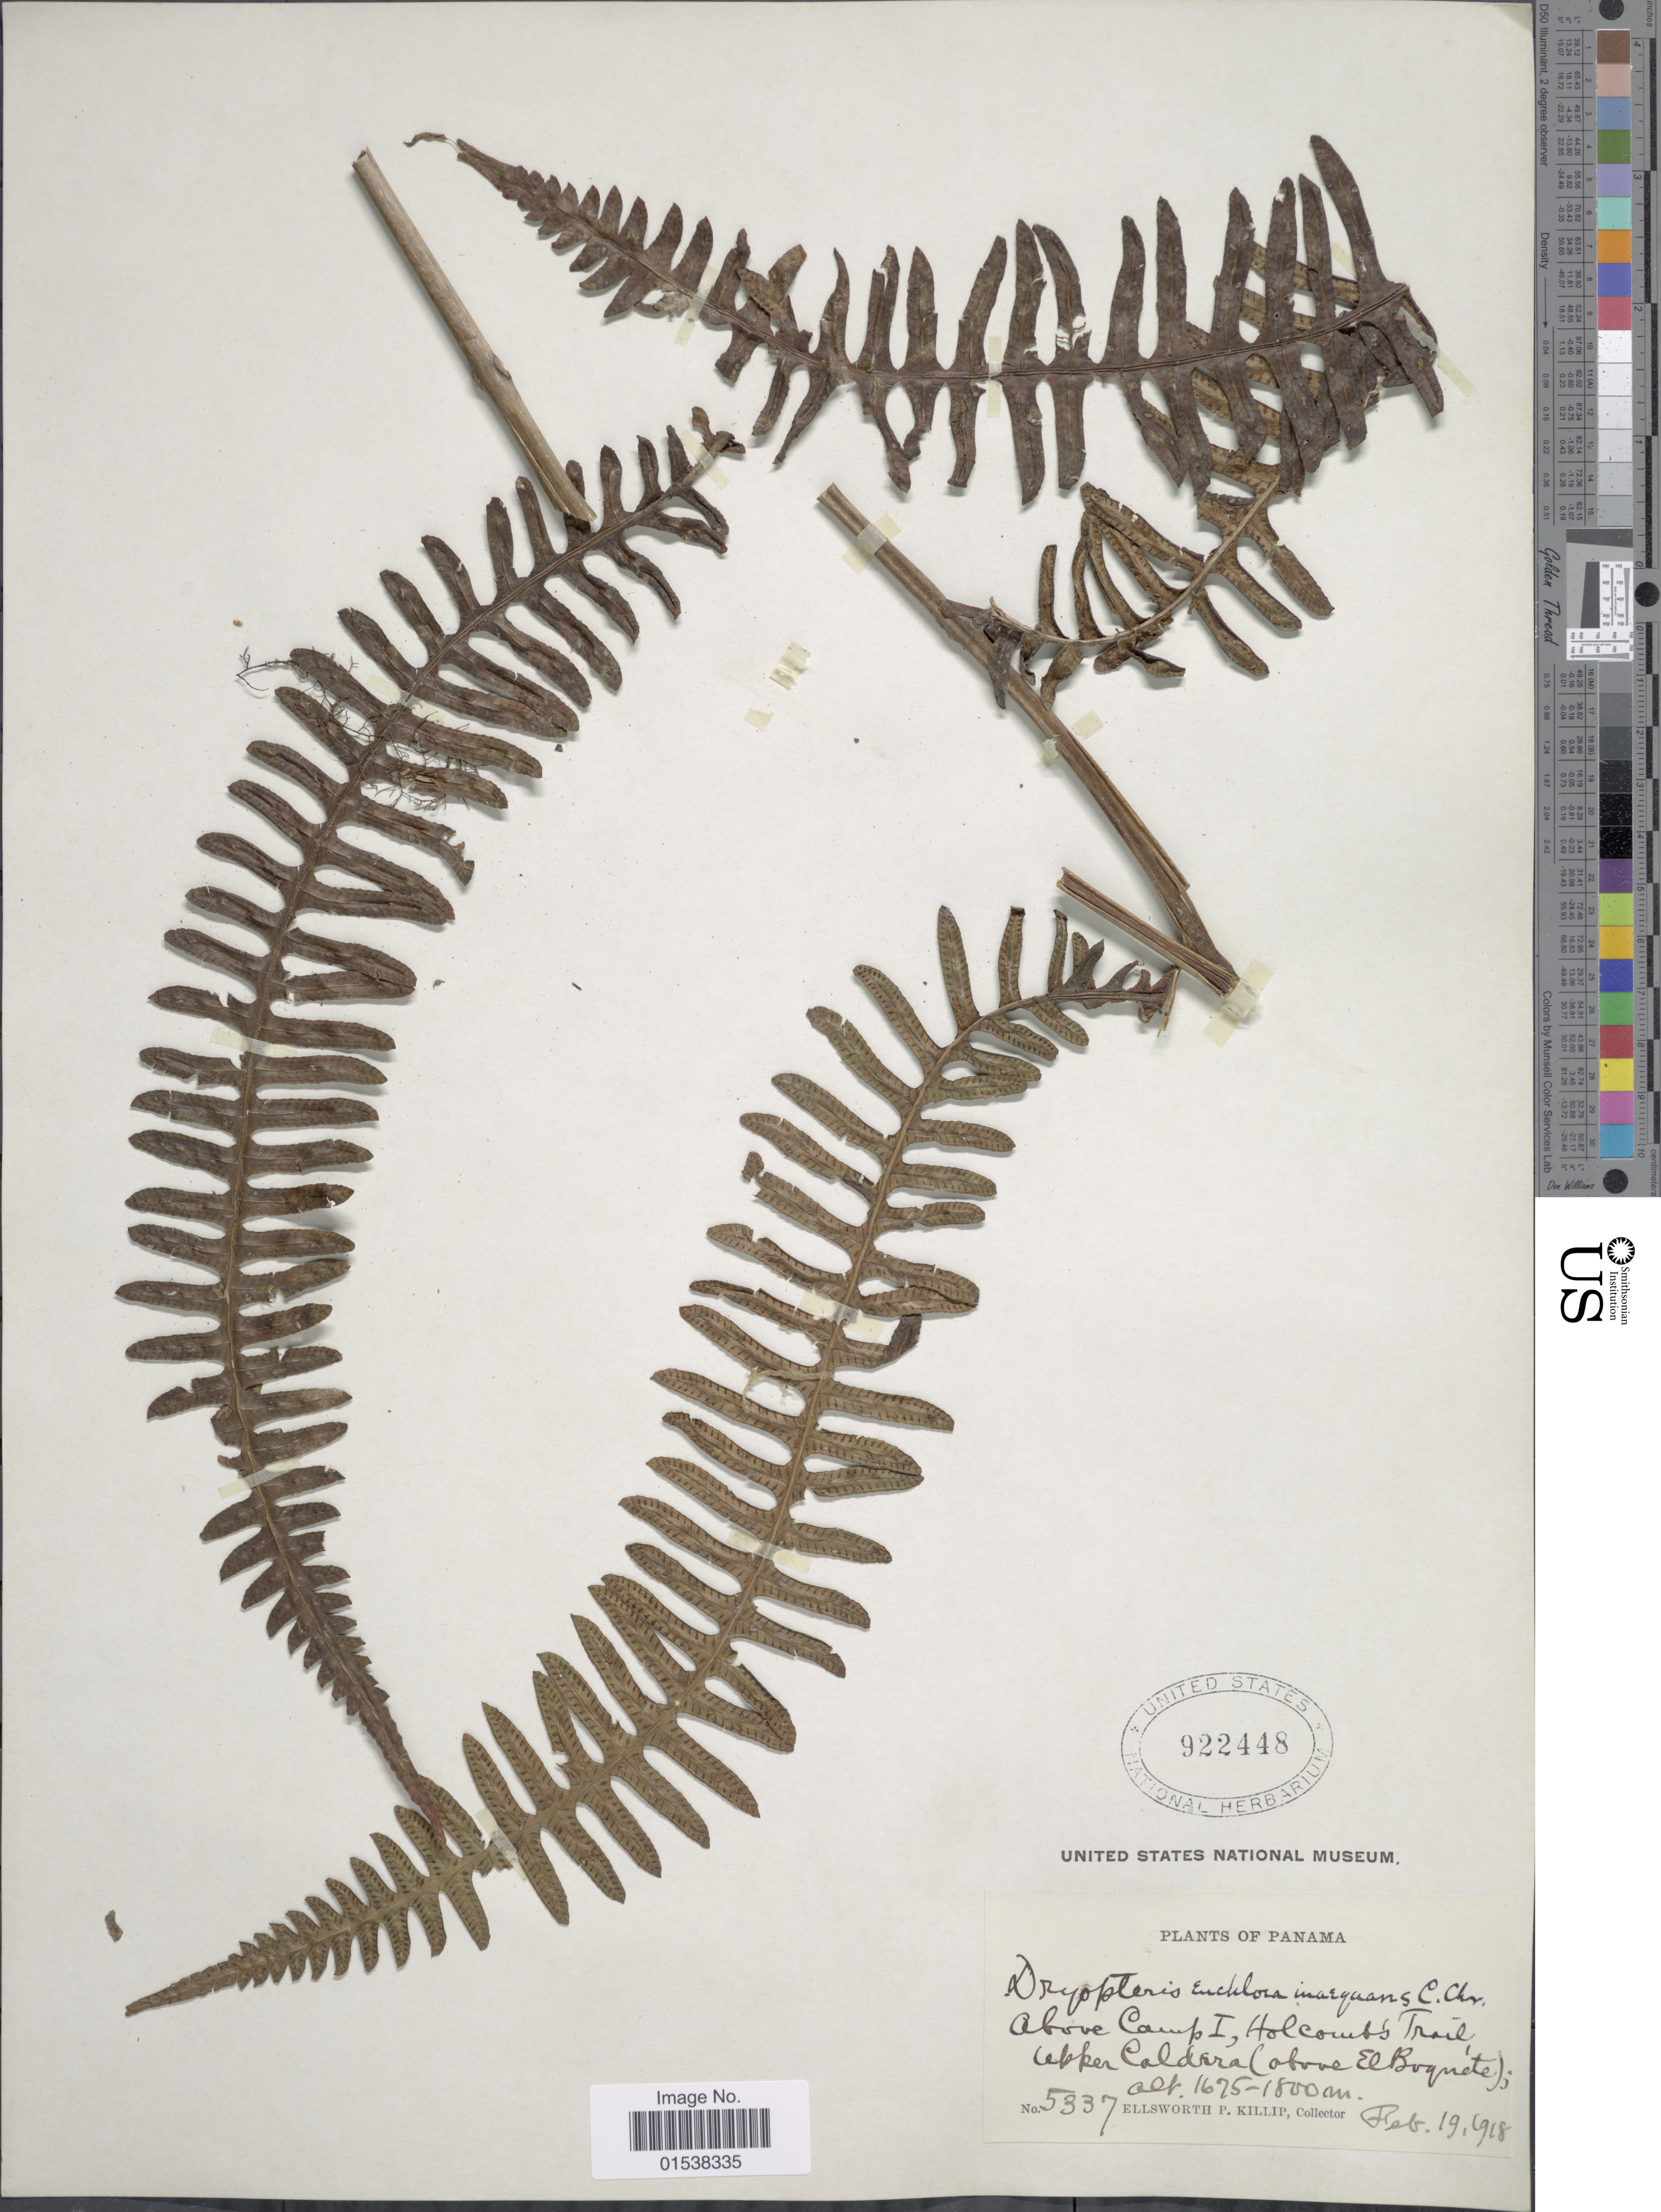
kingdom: Plantae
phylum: Tracheophyta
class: Polypodiopsida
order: Polypodiales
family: Thelypteridaceae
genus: Amauropelta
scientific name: Amauropelta inaequans (C. Chr.) comb. nov., ined 2015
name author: (C. Chr.)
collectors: E. P. Killip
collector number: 5337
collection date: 1918-02-19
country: Panama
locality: Above Camp 1, Holcomb's Trail, upper Caldera (above El Boquete)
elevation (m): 1675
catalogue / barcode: US 922448